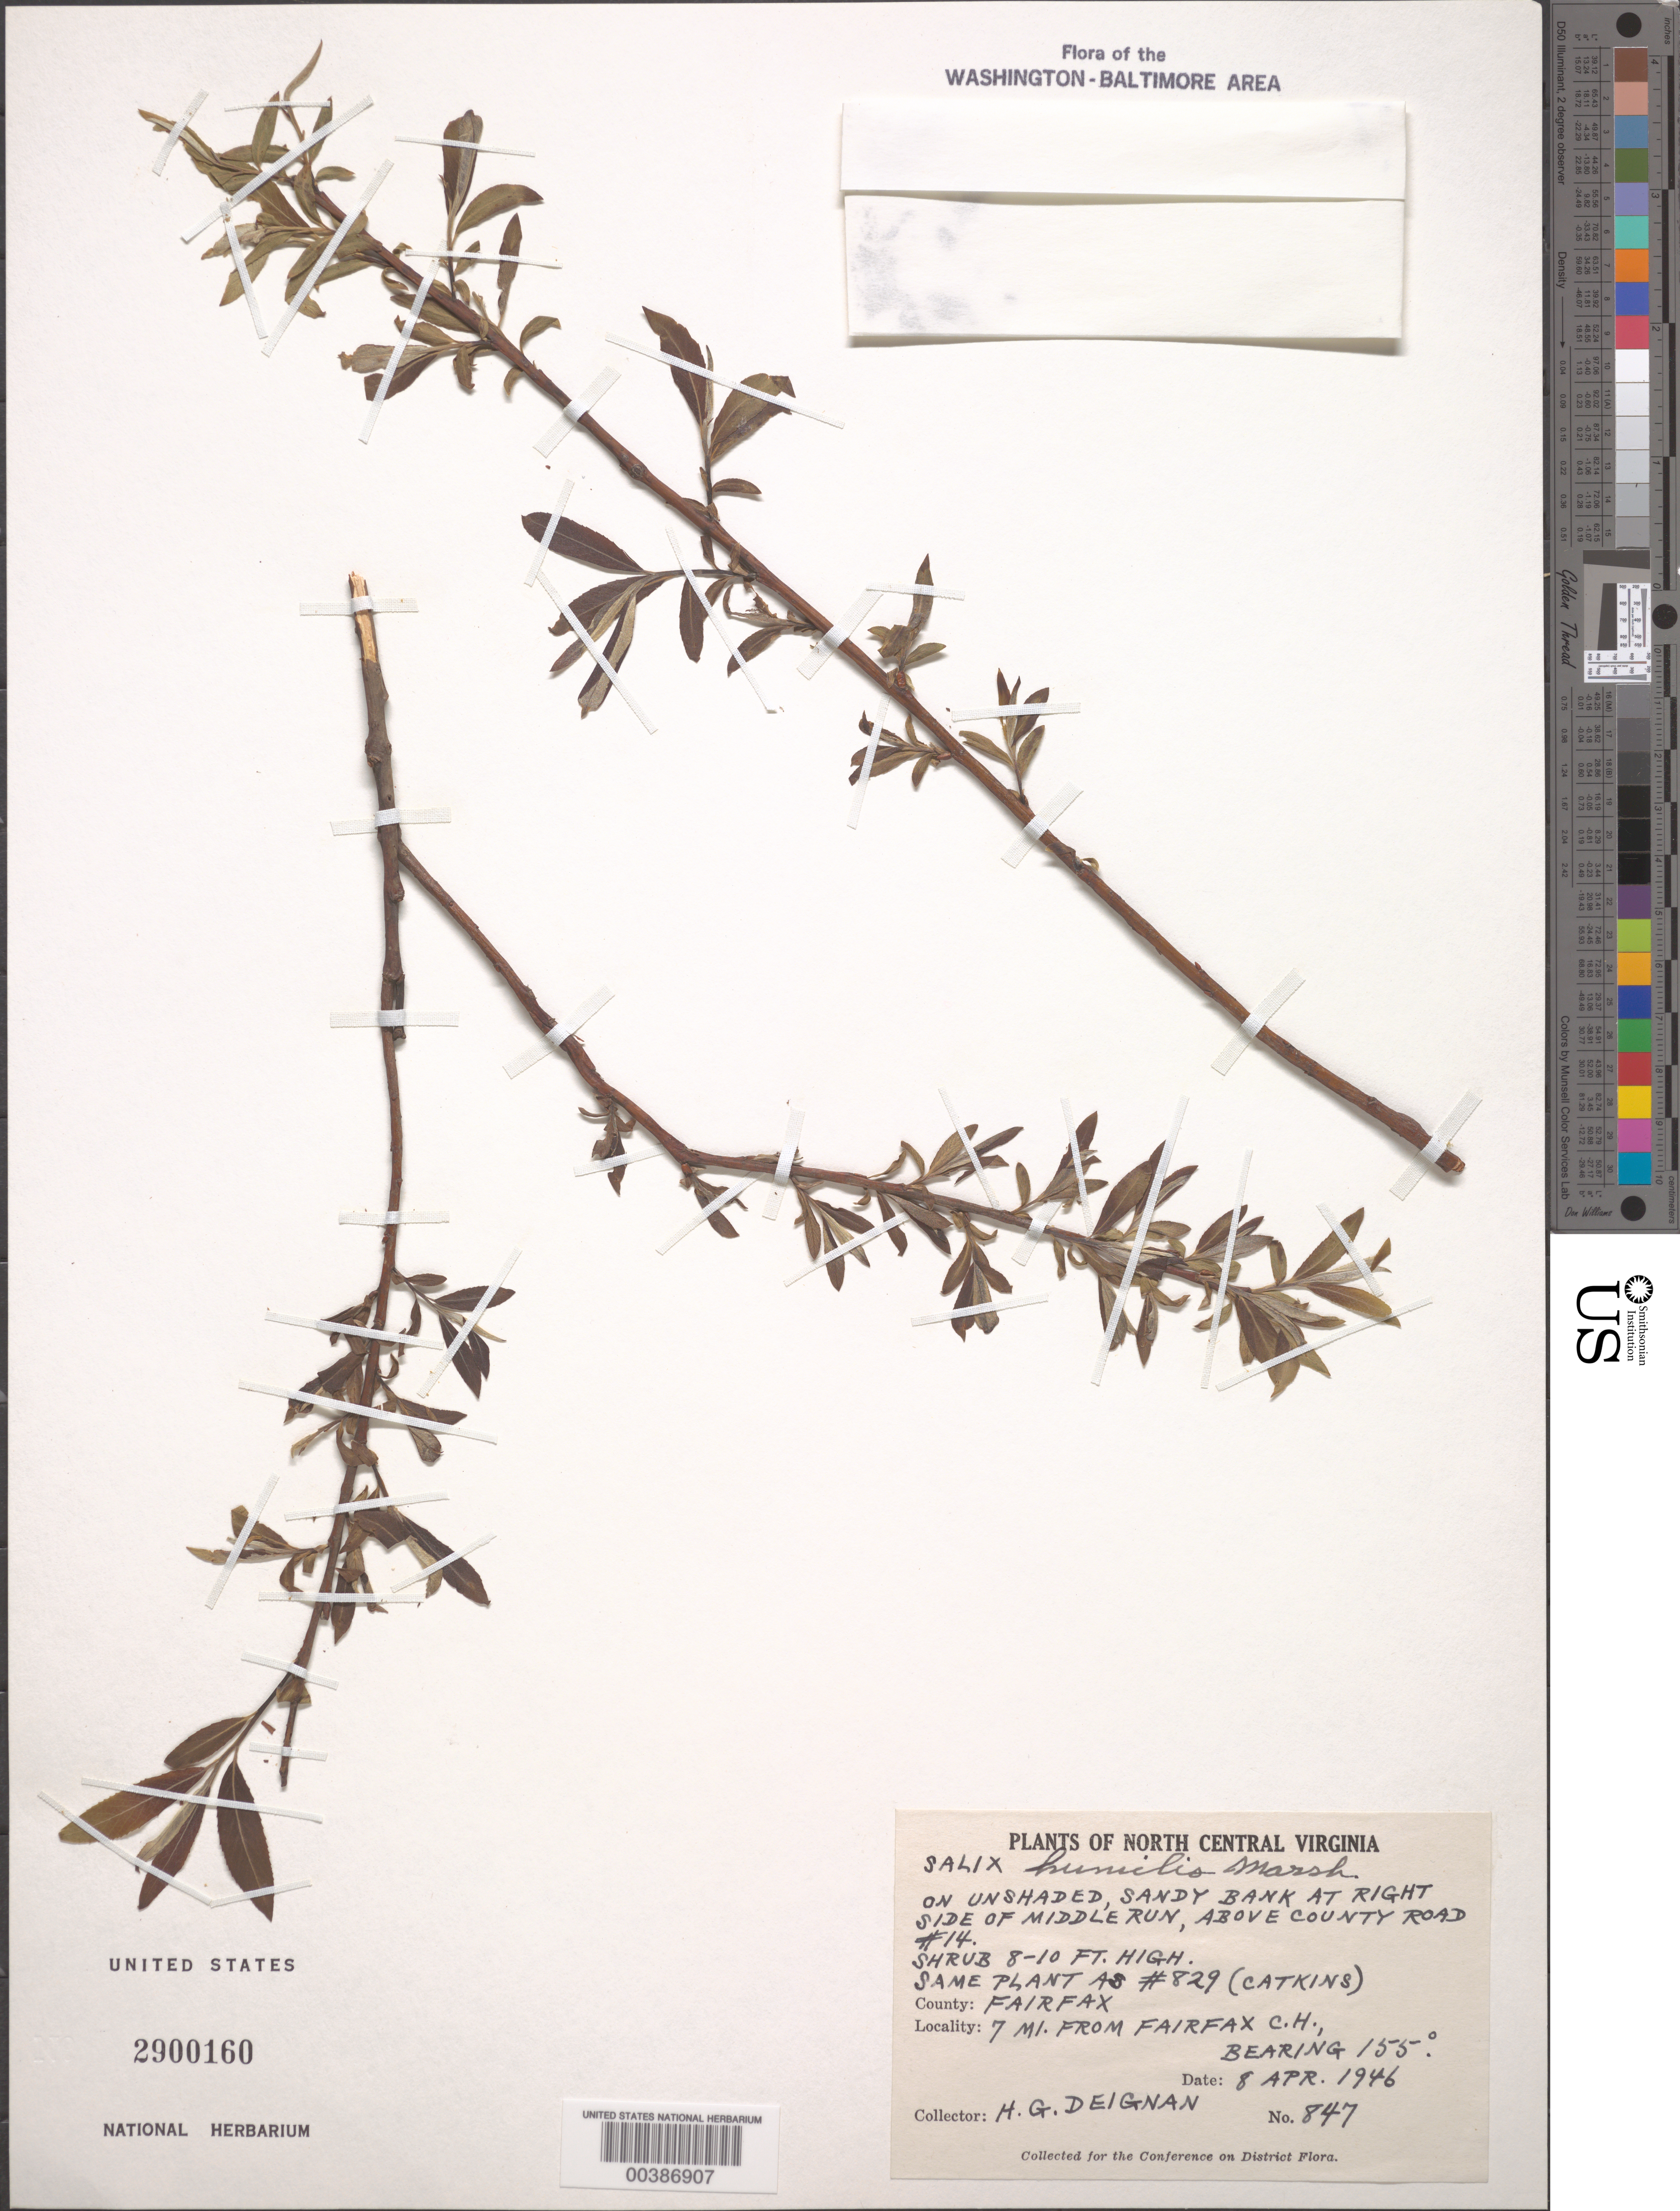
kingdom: Plantae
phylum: Tracheophyta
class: Magnoliopsida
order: Malpighiales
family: Salicaceae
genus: Salix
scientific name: Salix humilis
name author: Marshall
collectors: H. Deignan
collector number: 847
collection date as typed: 08 Apr 1946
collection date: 1946-04-08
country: United States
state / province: Virginia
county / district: Fairfax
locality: Middle Run, above County Road # 14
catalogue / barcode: US 2900160